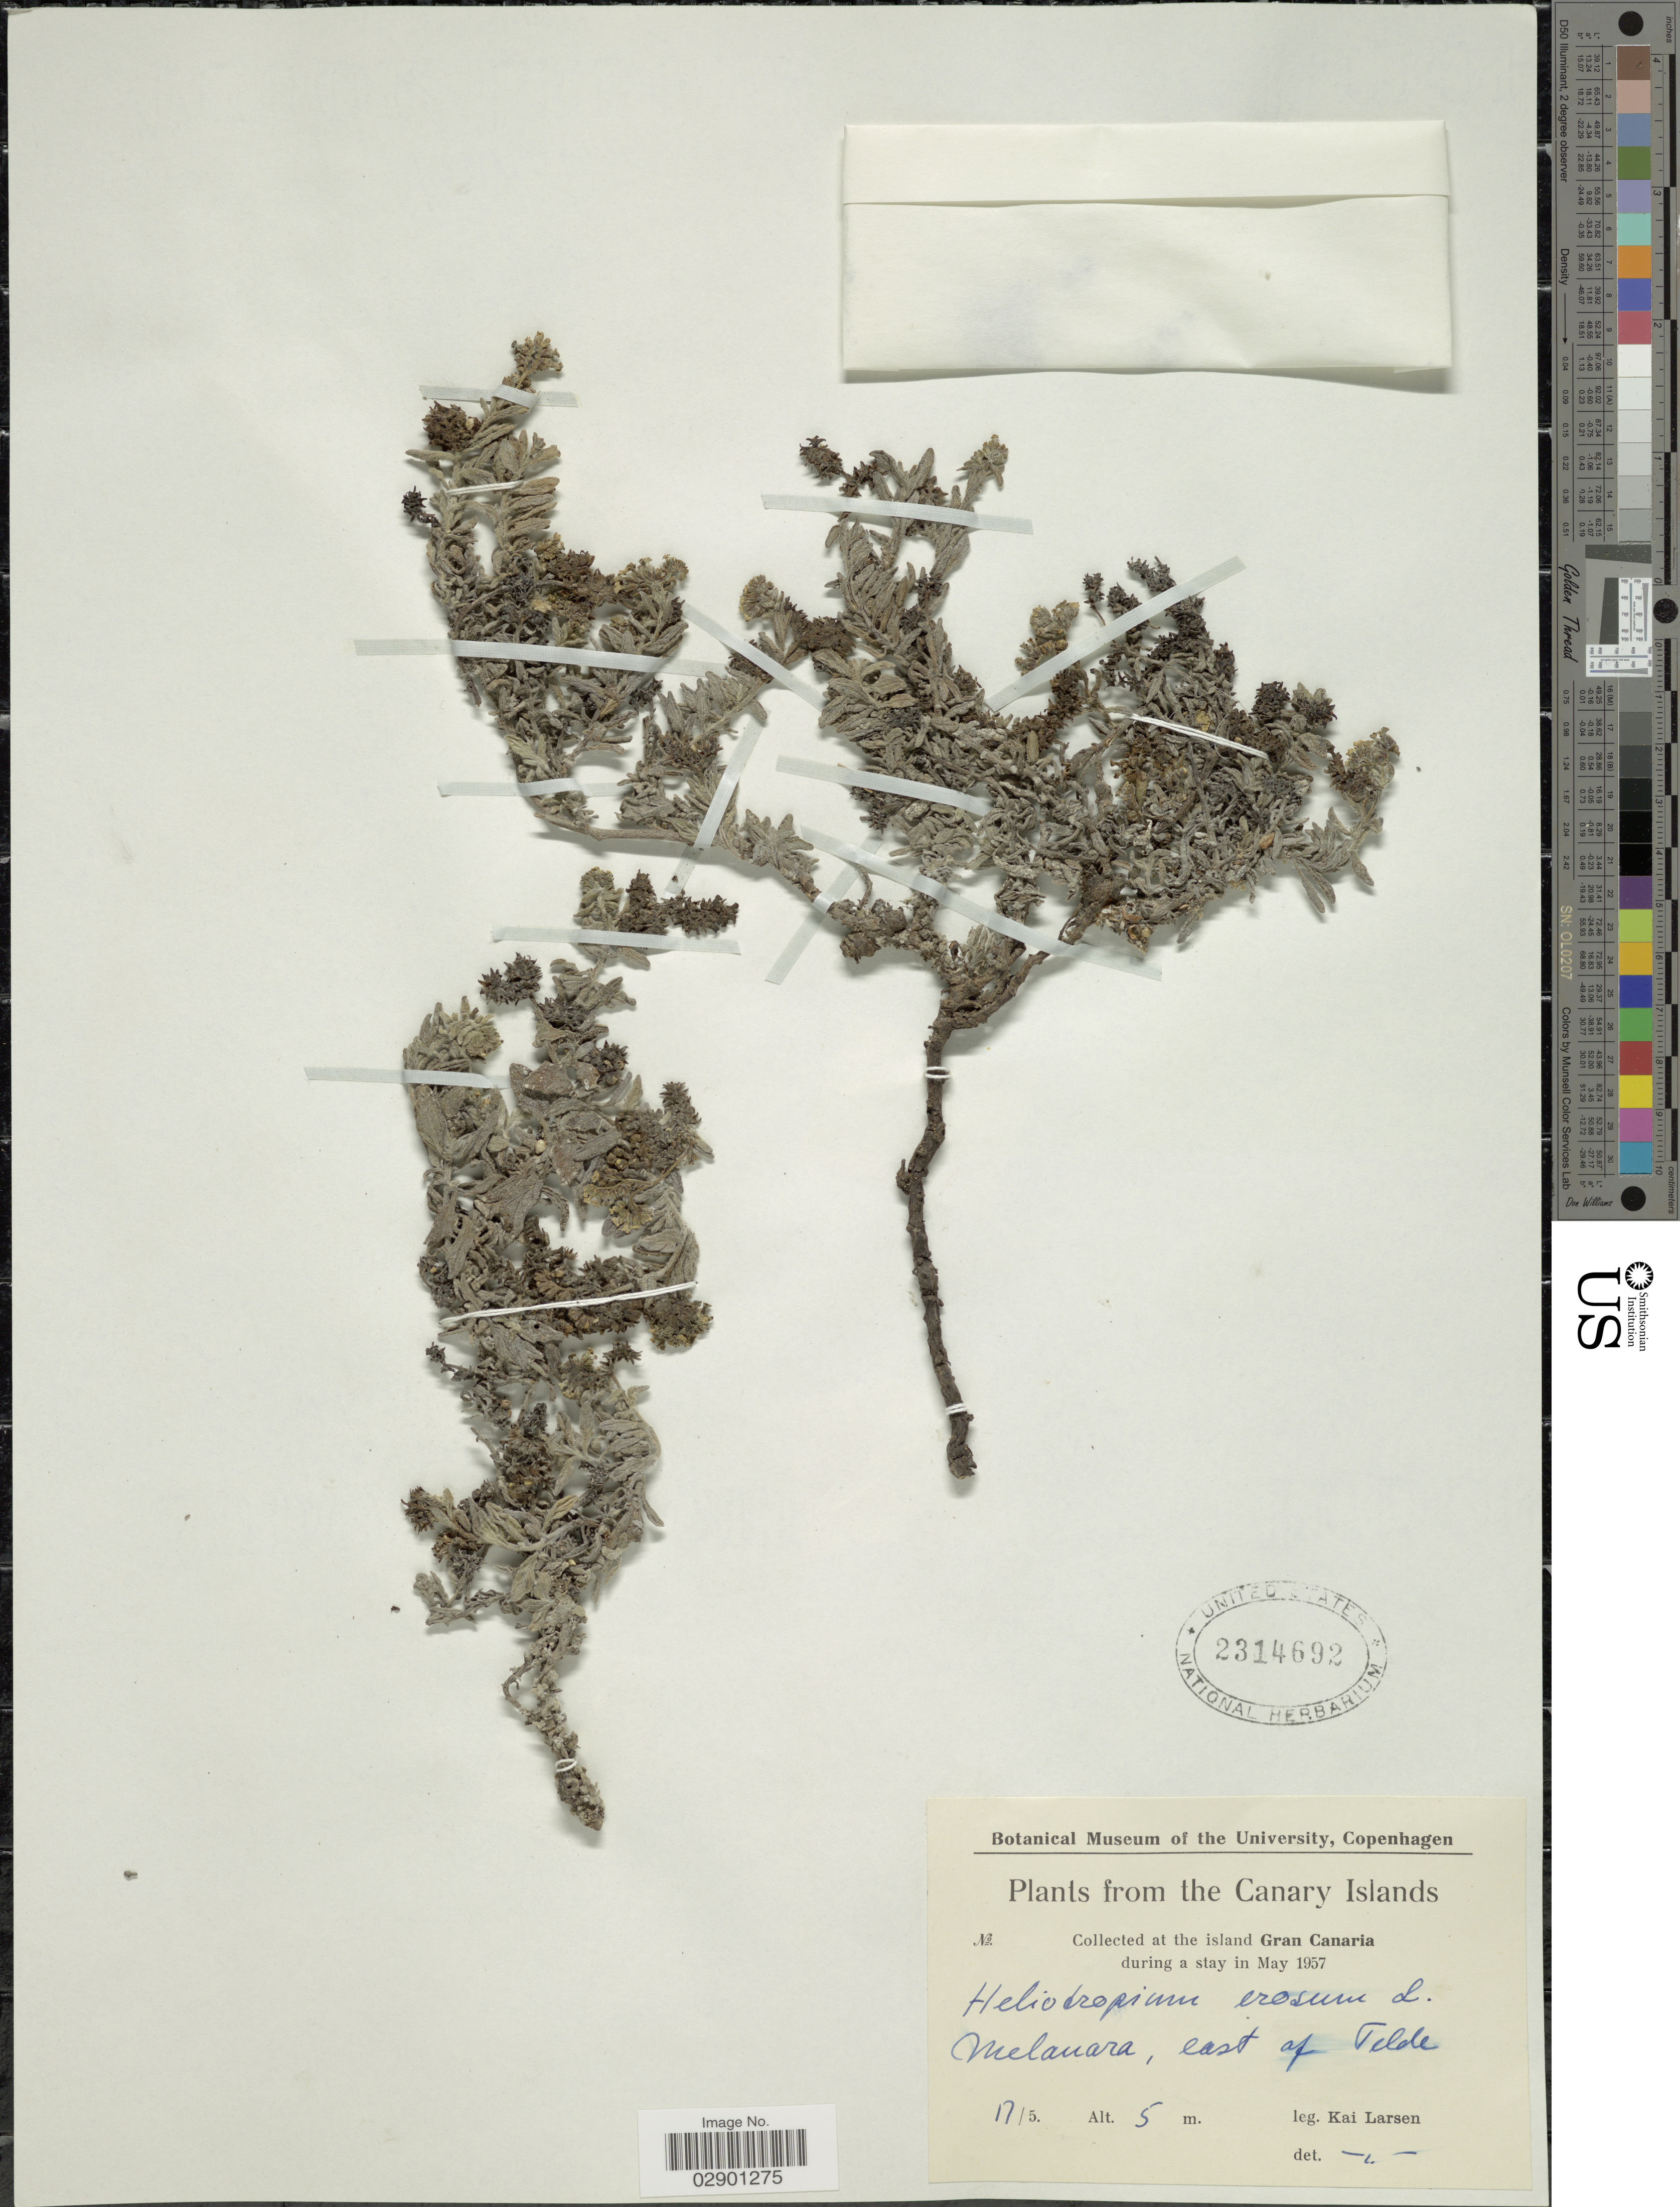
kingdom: Plantae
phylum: Tracheophyta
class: Magnoliopsida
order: Boraginales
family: Heliotropiaceae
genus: Heliotropium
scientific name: Heliotropium erosum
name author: Lehm.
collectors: K. Larsen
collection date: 1957-05-17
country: Spain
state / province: Canarias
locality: Canary Islands. At the island Gran Canaria. Melanara, east of Telde.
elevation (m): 5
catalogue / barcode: US 2314692